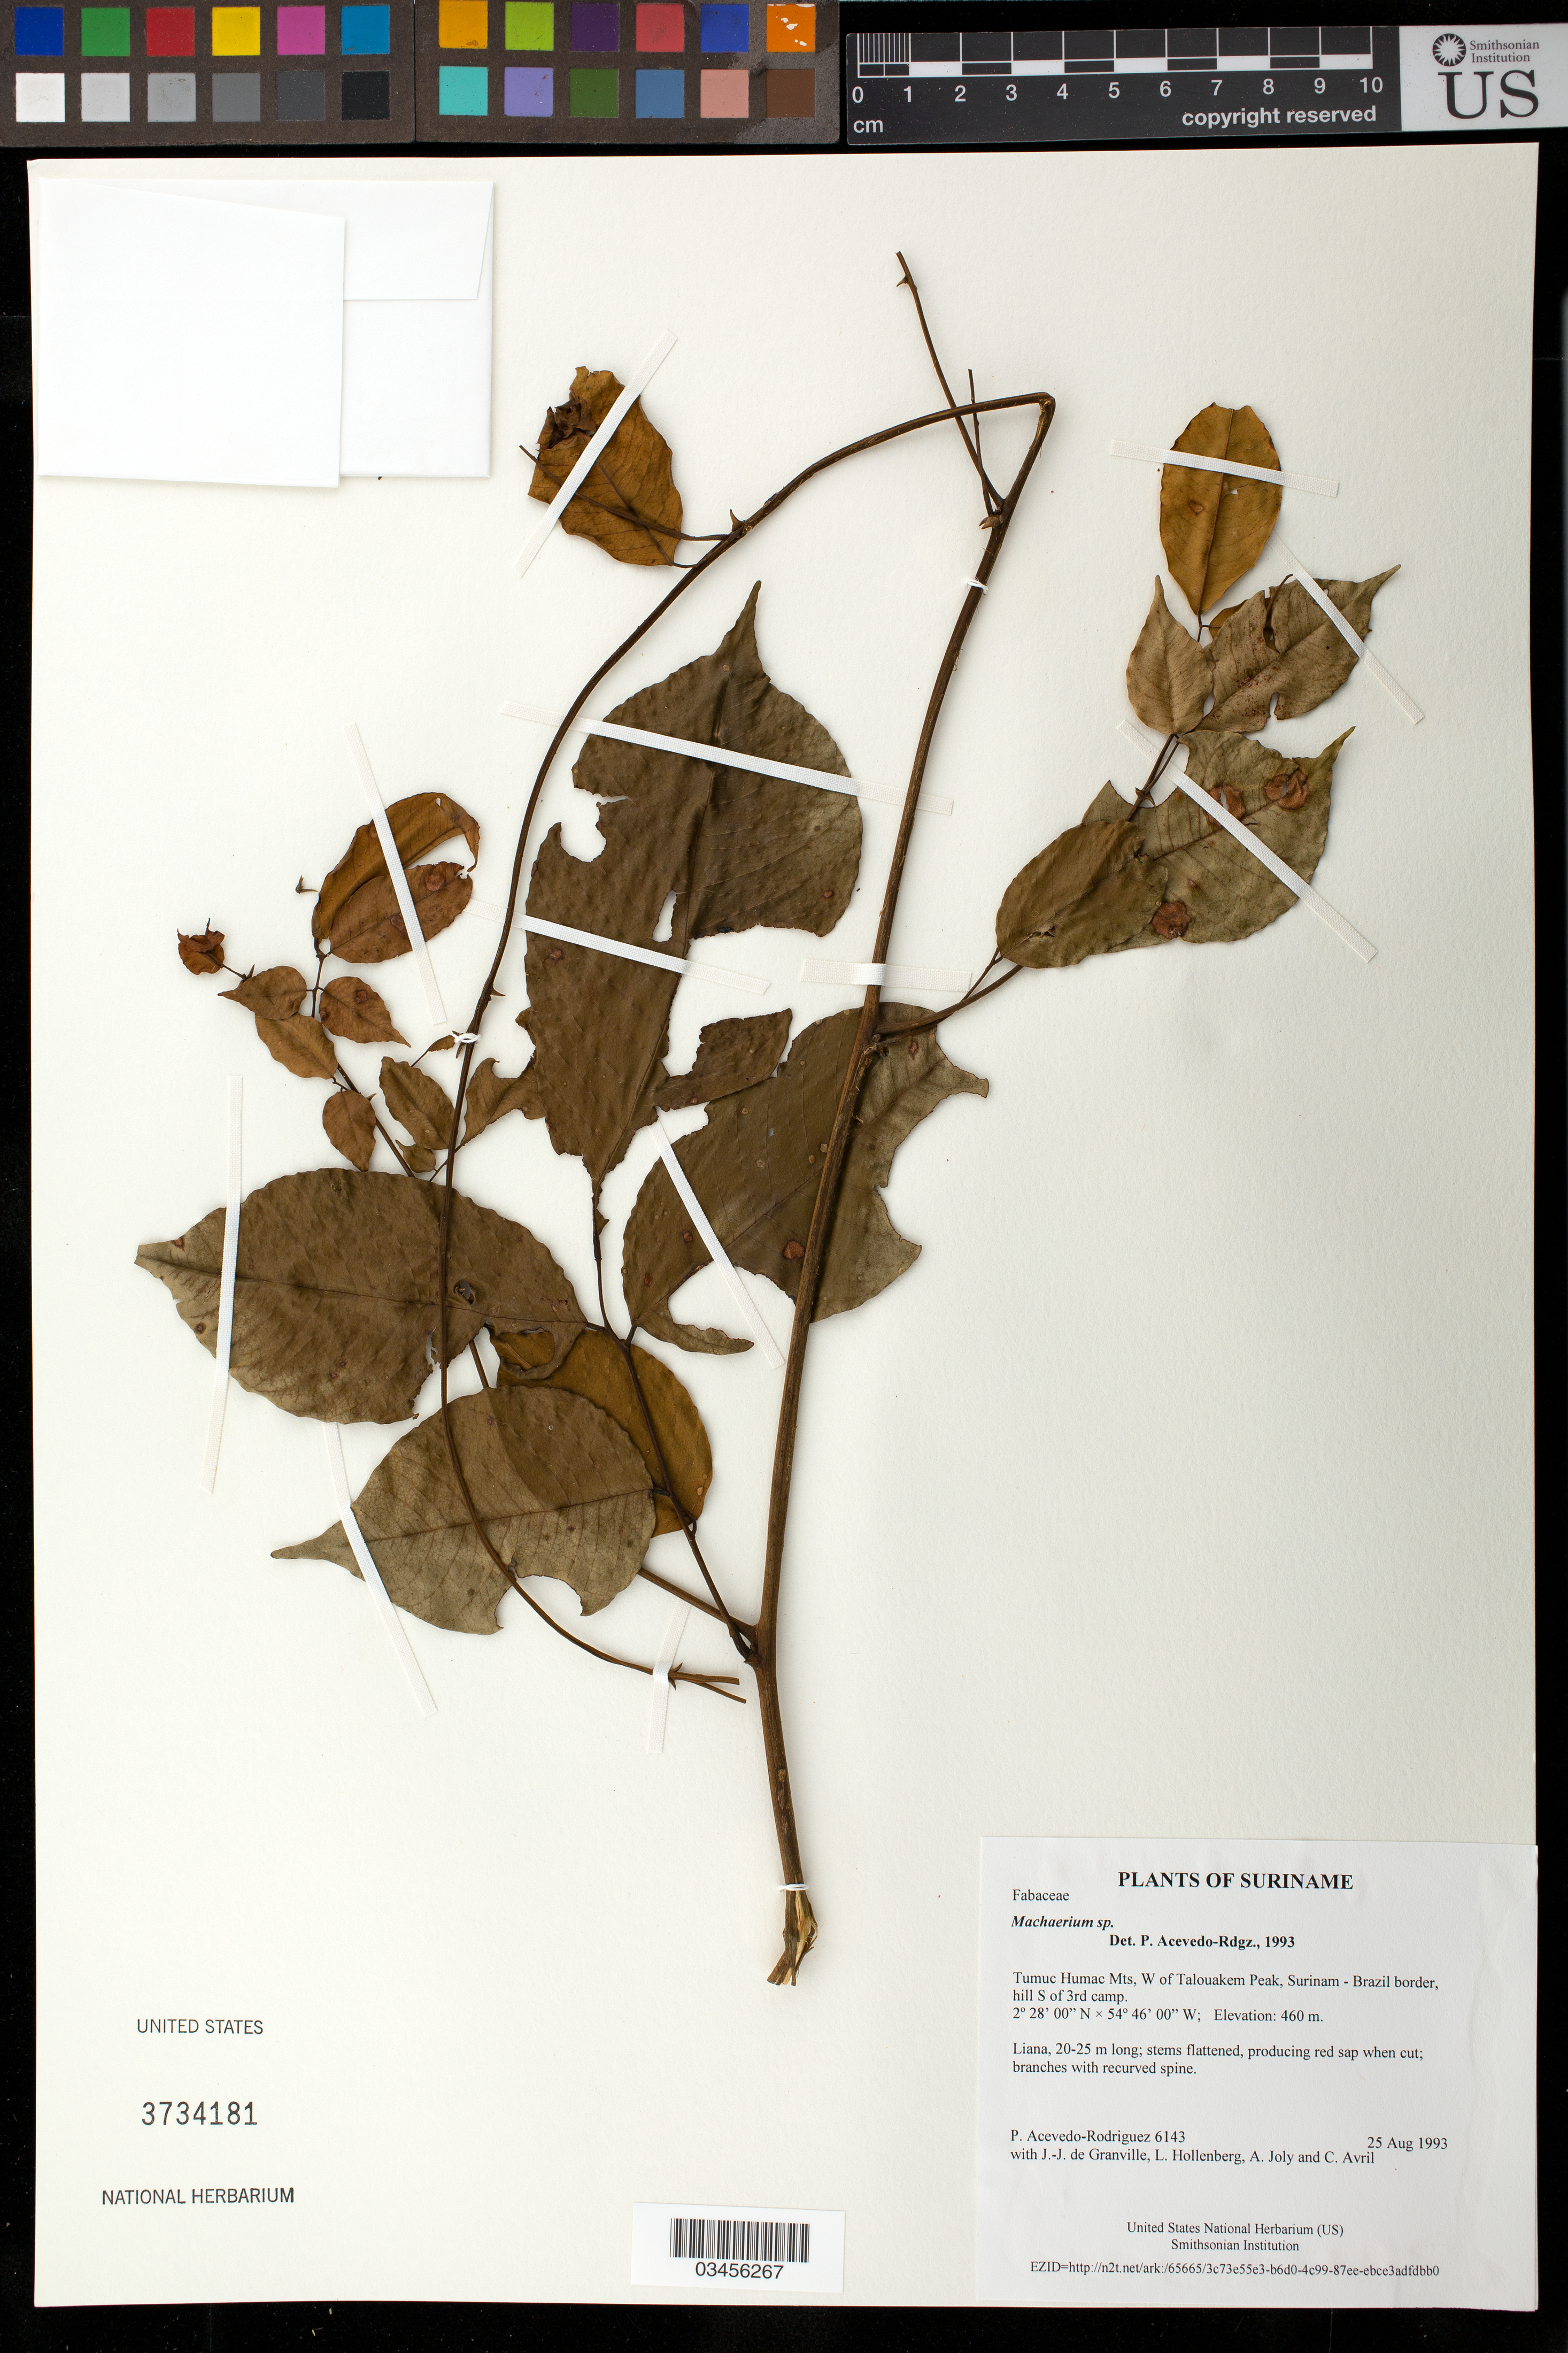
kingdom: Plantae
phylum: Tracheophyta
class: Magnoliopsida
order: Fabales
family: Fabaceae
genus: Machaerium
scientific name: Machaerium sp.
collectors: P. Acevedo-Rodr., J.-J. de Granville, L. Hollenberg, A. Joly & C. Avril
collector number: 6143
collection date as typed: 25 August 1993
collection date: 1993-08-25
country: Suriname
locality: Tumuc Humac Mts, W of Talouakem Peak, Surinam - Brazil border, hill S of 3rd camp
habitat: Hillside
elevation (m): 460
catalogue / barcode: US 3734181